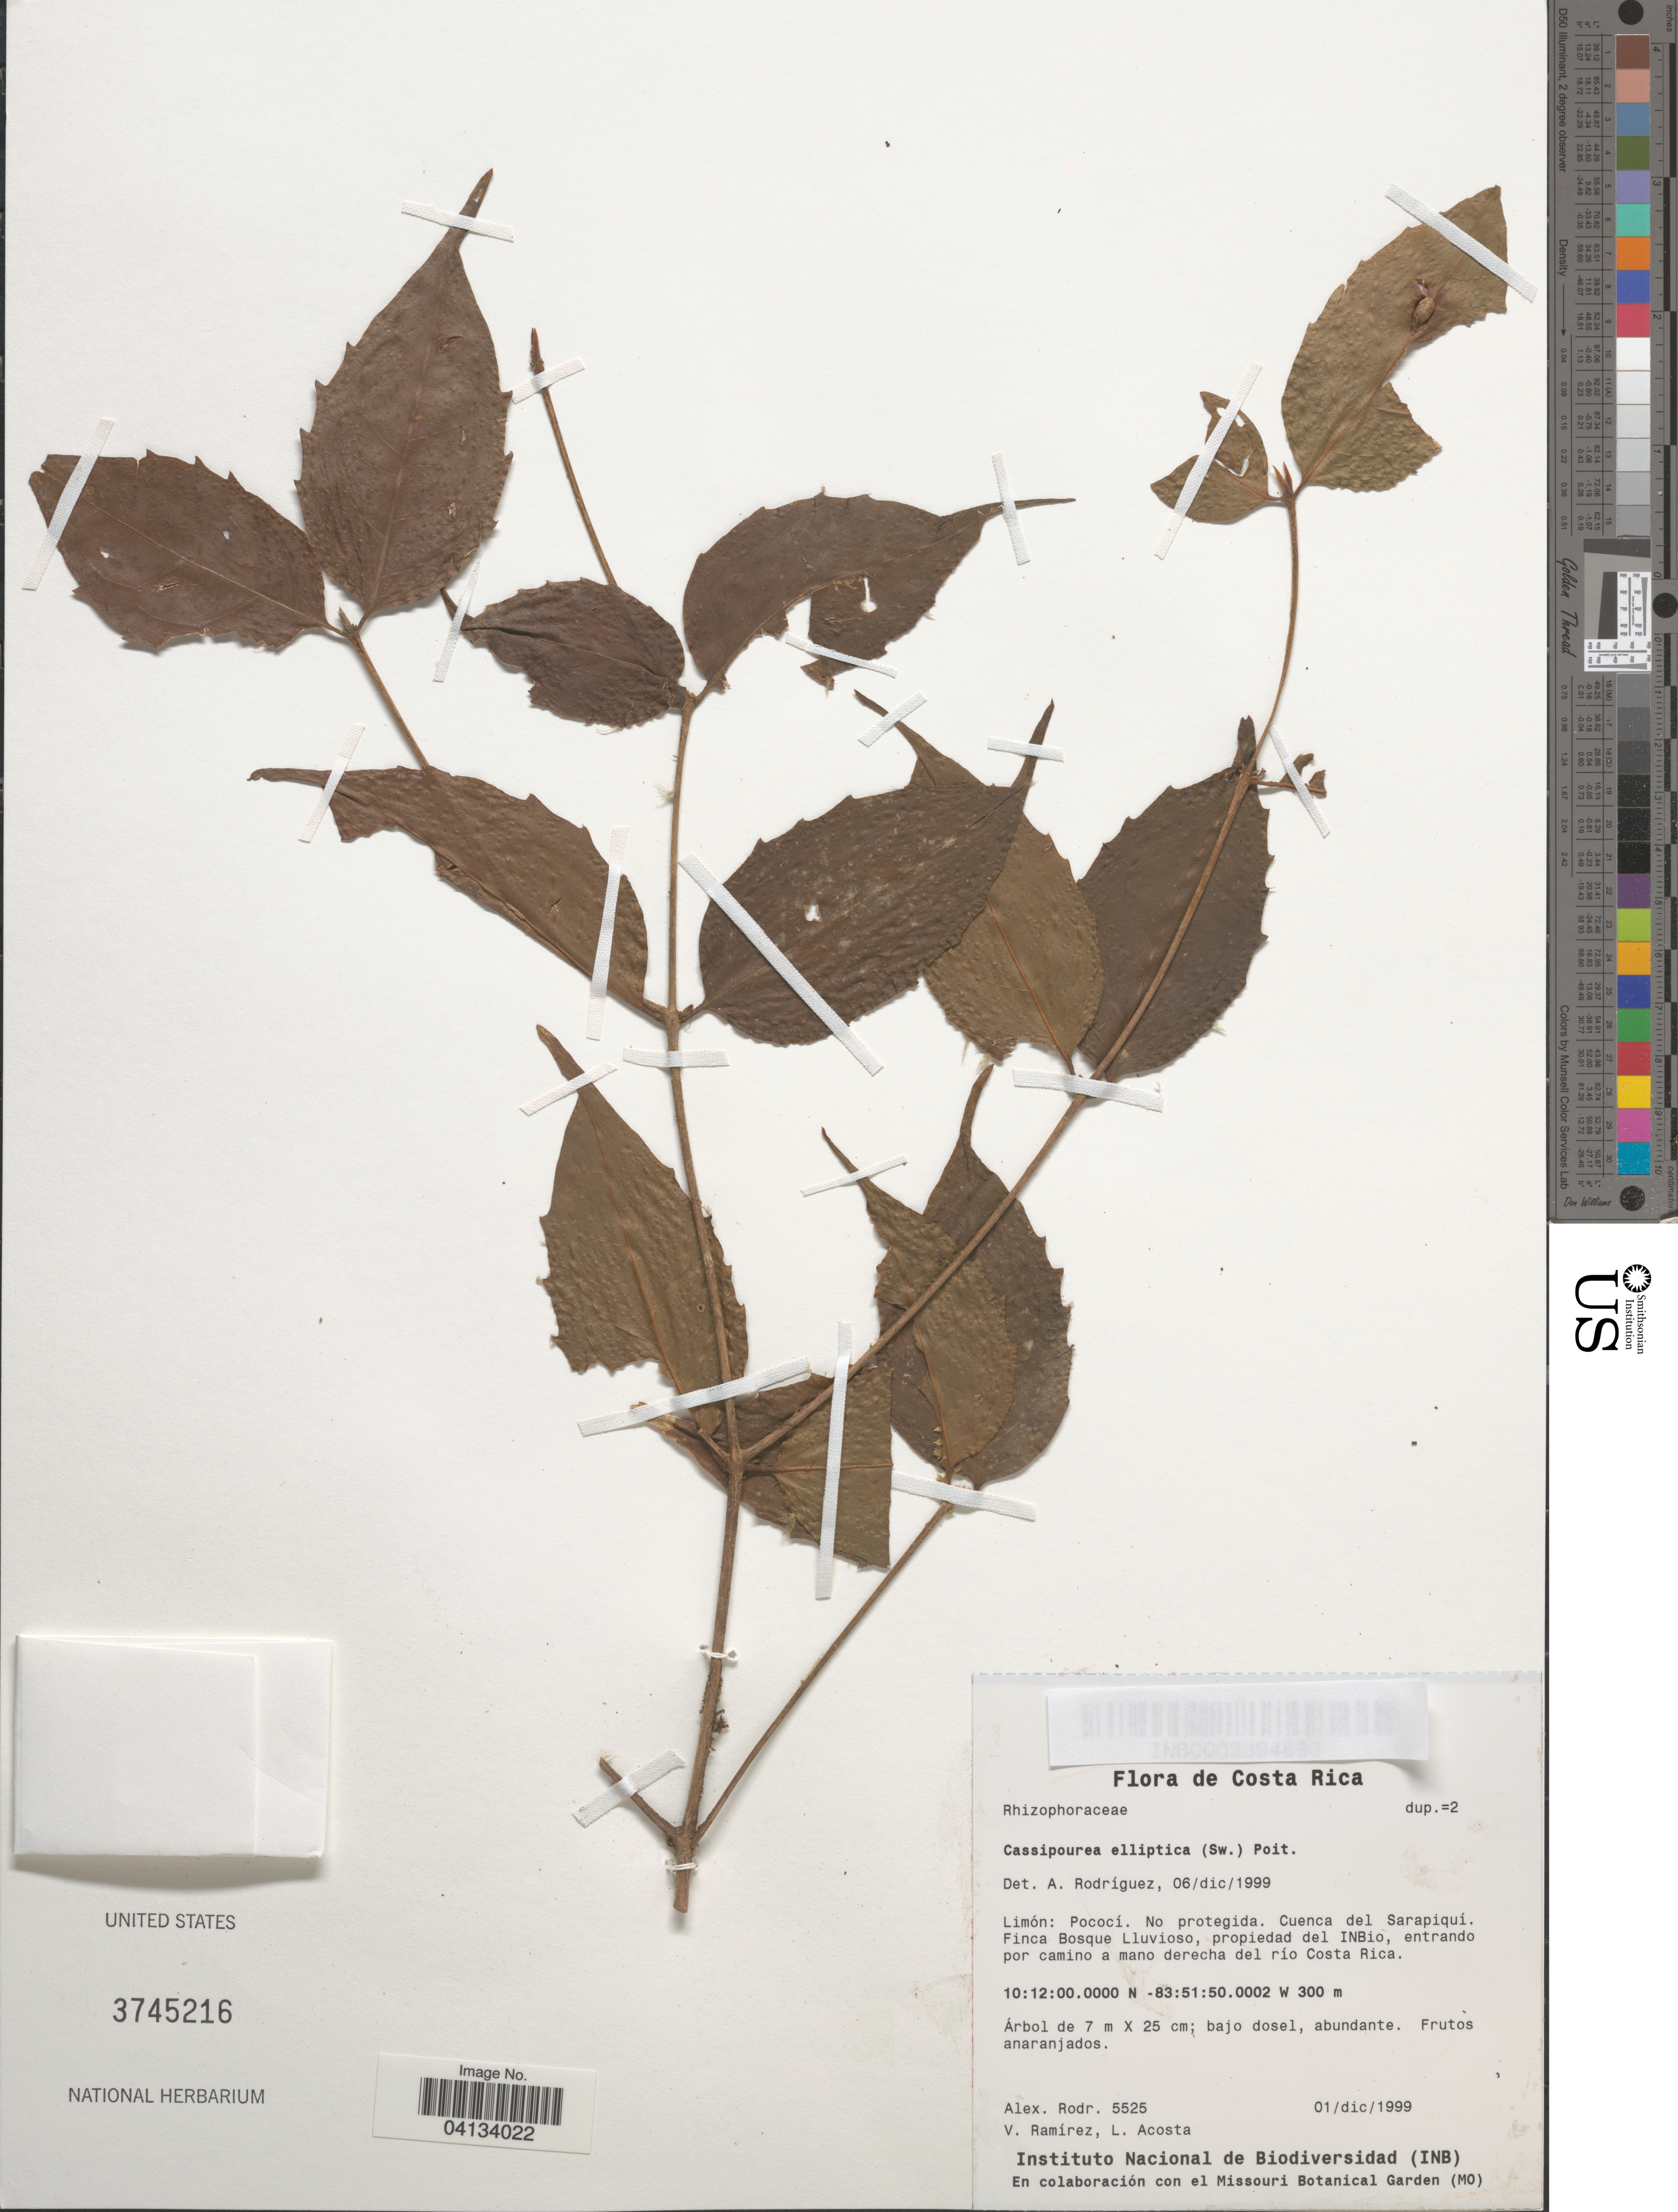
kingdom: Plantae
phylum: Tracheophyta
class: Magnoliopsida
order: Malpighiales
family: Rhizophoraceae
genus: Cassipourea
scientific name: Cassipourea elliptica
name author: (Sw.) Poir.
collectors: A. Rodr., V. Ramirez & L. Acosta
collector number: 5525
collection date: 1999-12-01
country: Costa Rica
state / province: Limón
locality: Pococí. Cuenca del Sarapiquí. Finca Bosque Lluvioso, propiedad del INBio, entrando por camino a mano derecha del río Costa Rica.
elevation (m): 300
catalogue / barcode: US 3745216